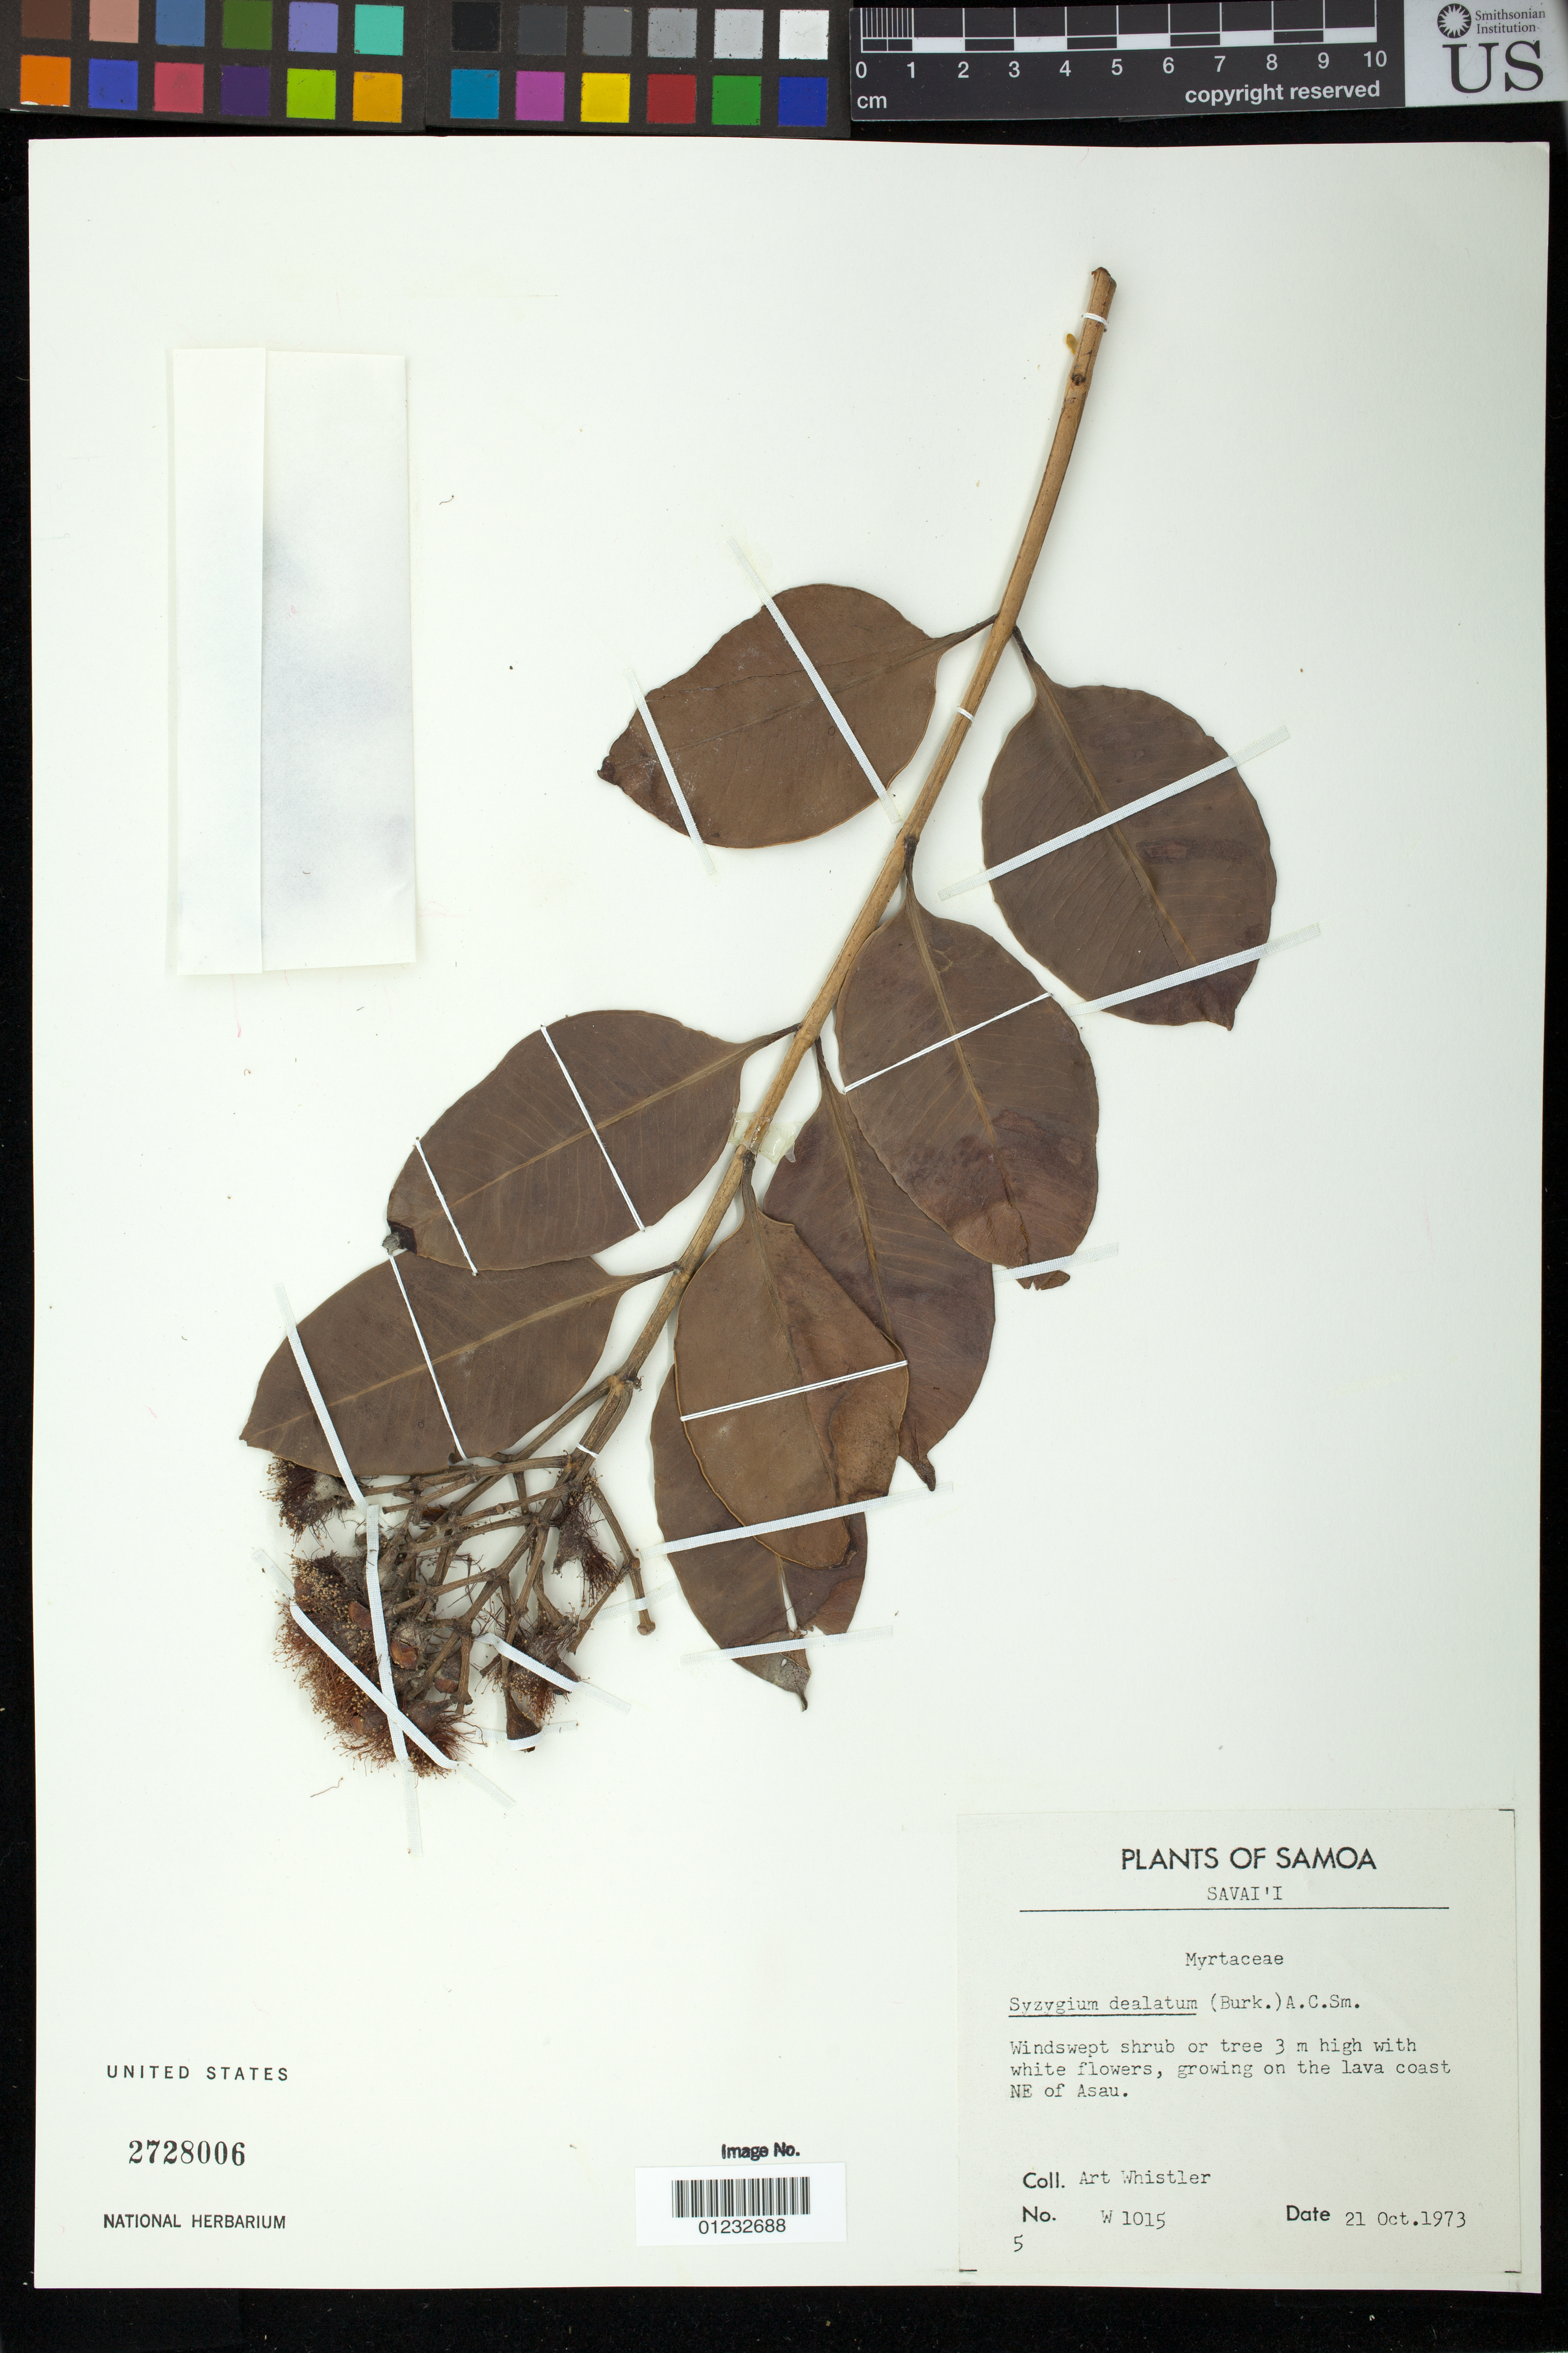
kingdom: Plantae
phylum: Tracheophyta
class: Magnoliopsida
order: Myrtales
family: Myrtaceae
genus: Syzygium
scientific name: Syzygium dealbatum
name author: (Burkhill) A.C. Sm.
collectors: A. Whistler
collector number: W 1015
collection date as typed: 21 Oct 1973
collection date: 1973-10-21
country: Samoa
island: Savai'i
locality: on the lava coast NE of Asau.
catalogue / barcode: US 2728006